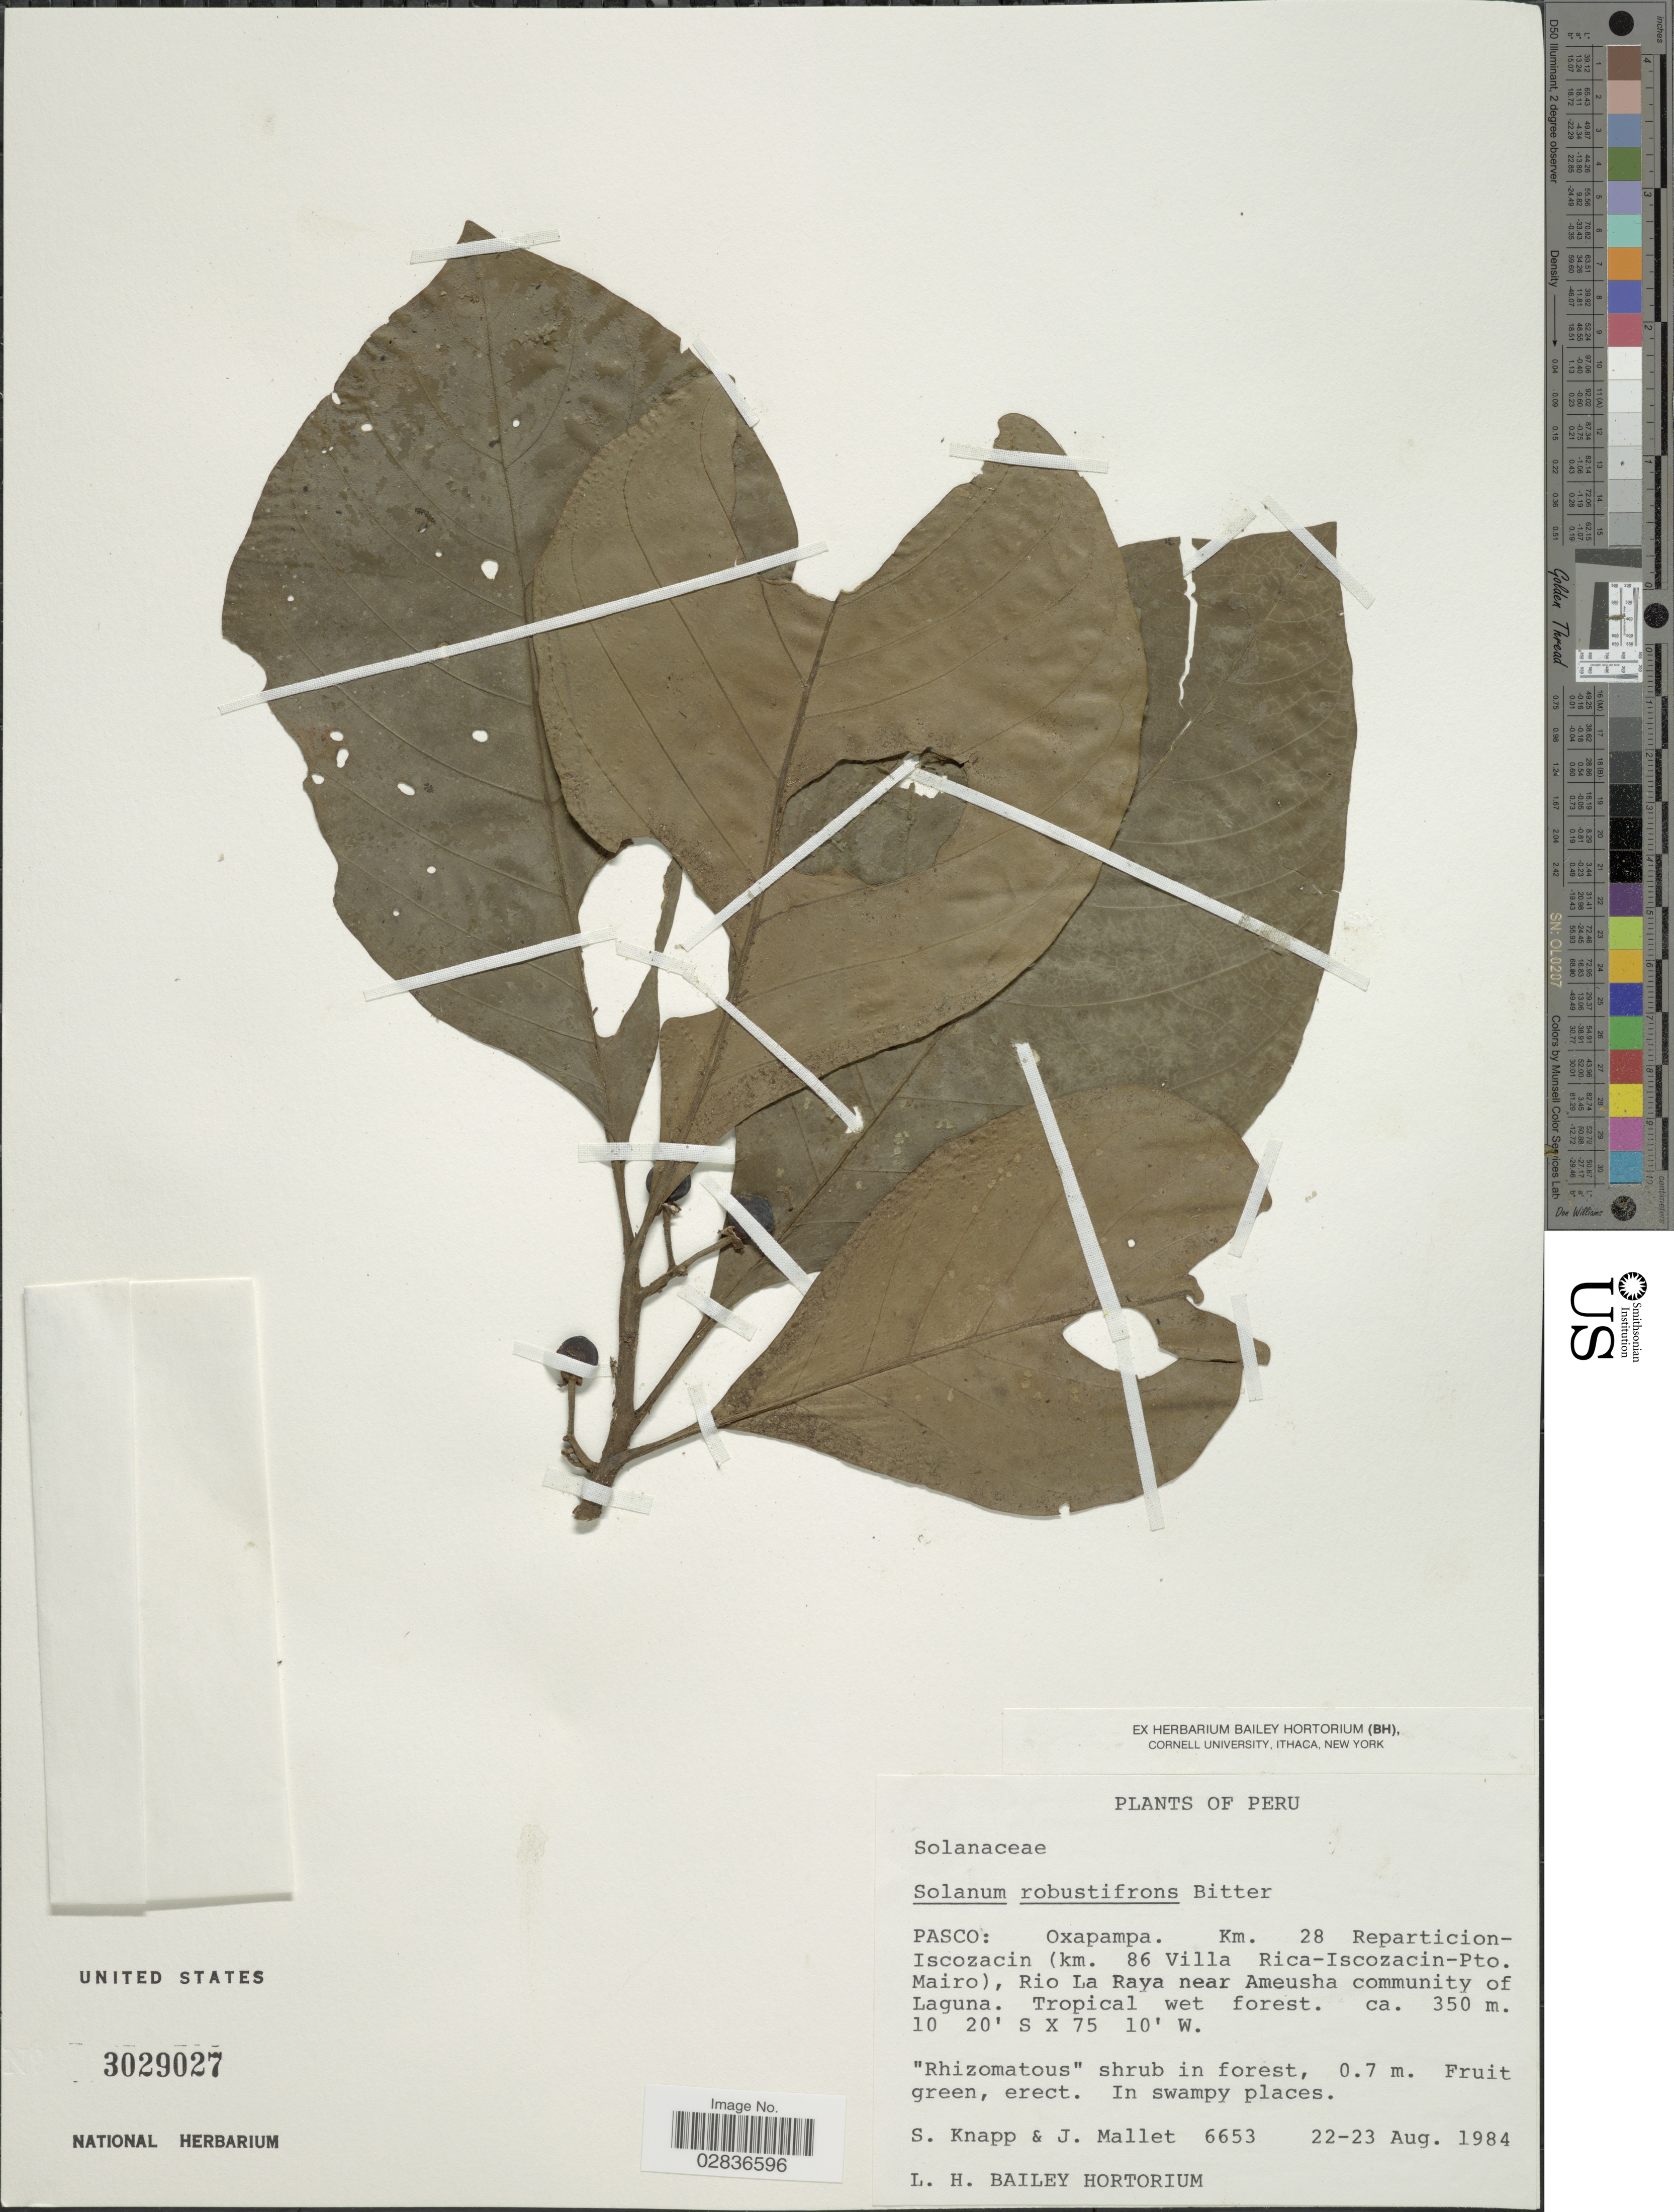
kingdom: Plantae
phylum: Tracheophyta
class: Magnoliopsida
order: Solanales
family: Solanaceae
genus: Solanum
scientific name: Solanum robustifrons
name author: Bitter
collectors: S. Knapp & J. Mallet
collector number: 6653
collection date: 1984-08-22/1984-08-23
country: Peru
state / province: Pasco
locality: Pasco: Oxapampa. Km. 28 Reparticion-Iscozacin (km. 86 Villa Rica-Iscozacin-Pto. Mairo), Rio La Raya near Ameusha community of Laguna.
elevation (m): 350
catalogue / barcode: US 3029027